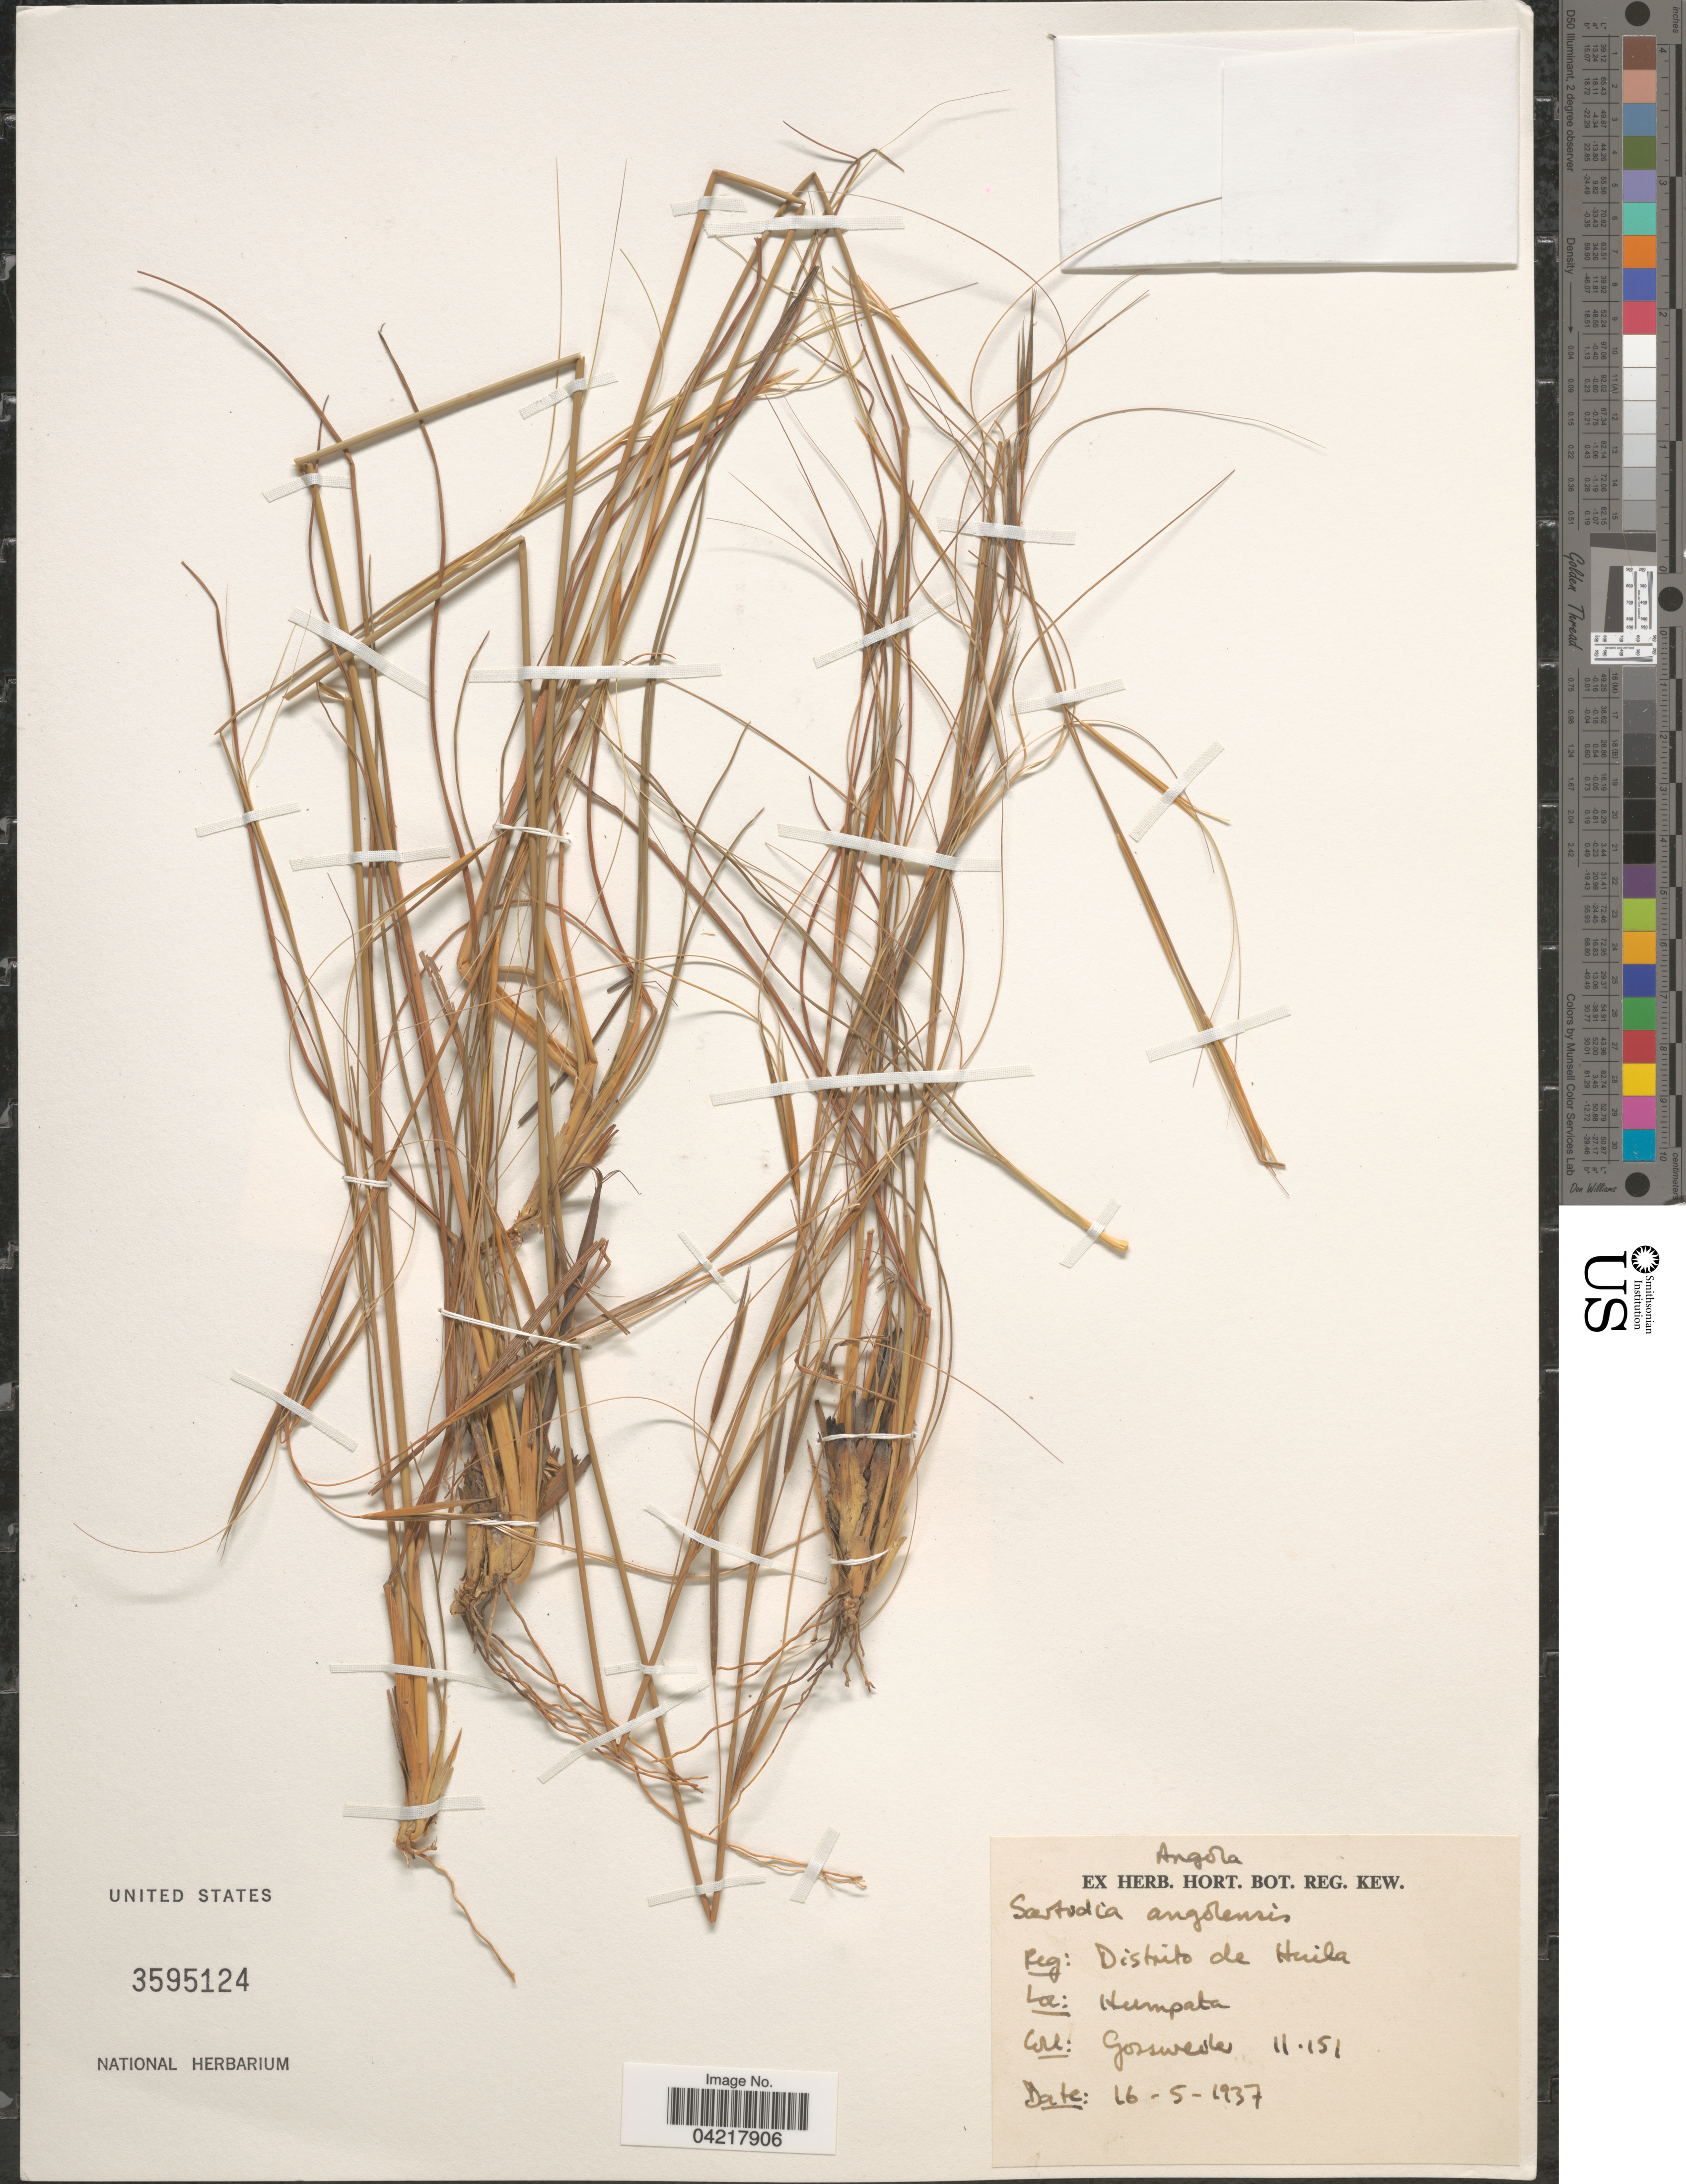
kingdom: Plantae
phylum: Tracheophyta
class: Liliopsida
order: Poales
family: Poaceae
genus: Sartidia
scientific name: Sartidia angolensis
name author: (C. E. Hubb.) De Winter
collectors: -. Gossweiler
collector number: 11151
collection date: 1937-05-16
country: Angola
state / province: Huila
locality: Reg: Distrito de Huila. Humpata.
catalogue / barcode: US 3595124